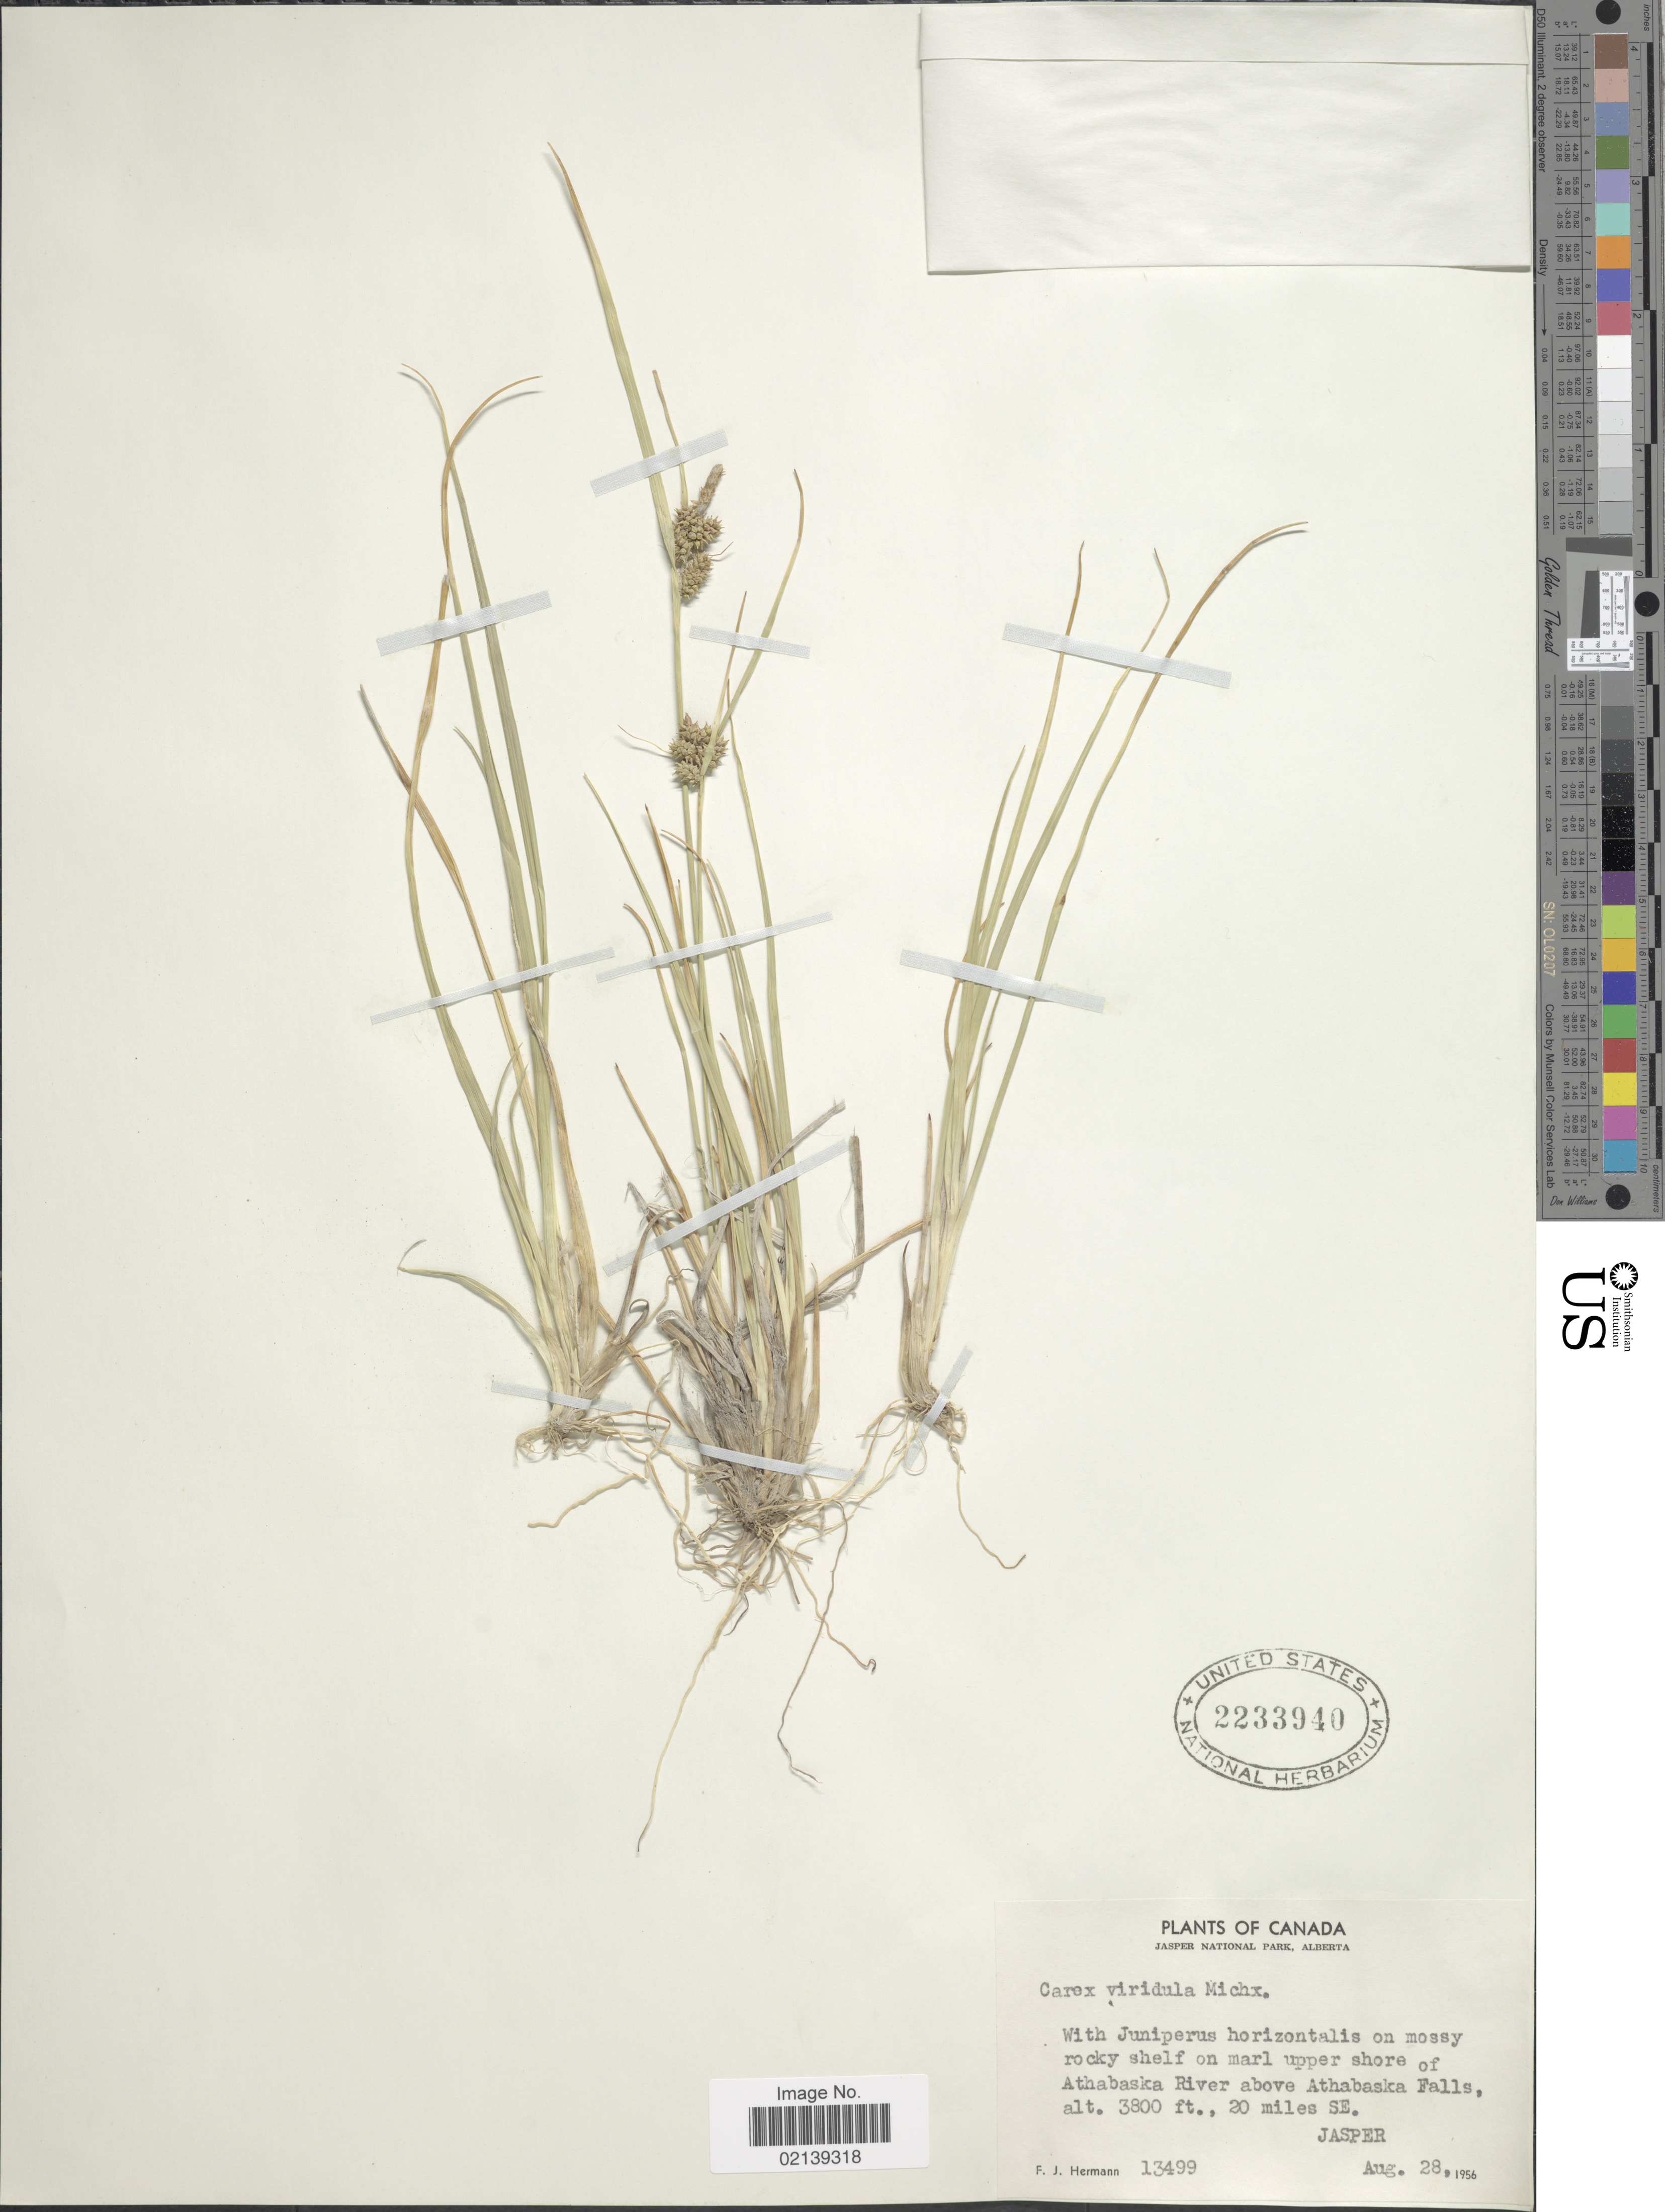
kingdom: Plantae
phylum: Tracheophyta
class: Liliopsida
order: Poales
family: Cyperaceae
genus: Carex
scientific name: Carex oederi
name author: Retz.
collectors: F. J. Hermann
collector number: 13499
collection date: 1956-08-28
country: Canada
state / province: Alberta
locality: Jasper National Park, on mossy rocky shelf on marl upper shore of Athabaska River above Athabaska Falls, 20 miles SE. Jasper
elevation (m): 1158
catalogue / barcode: US 2233940